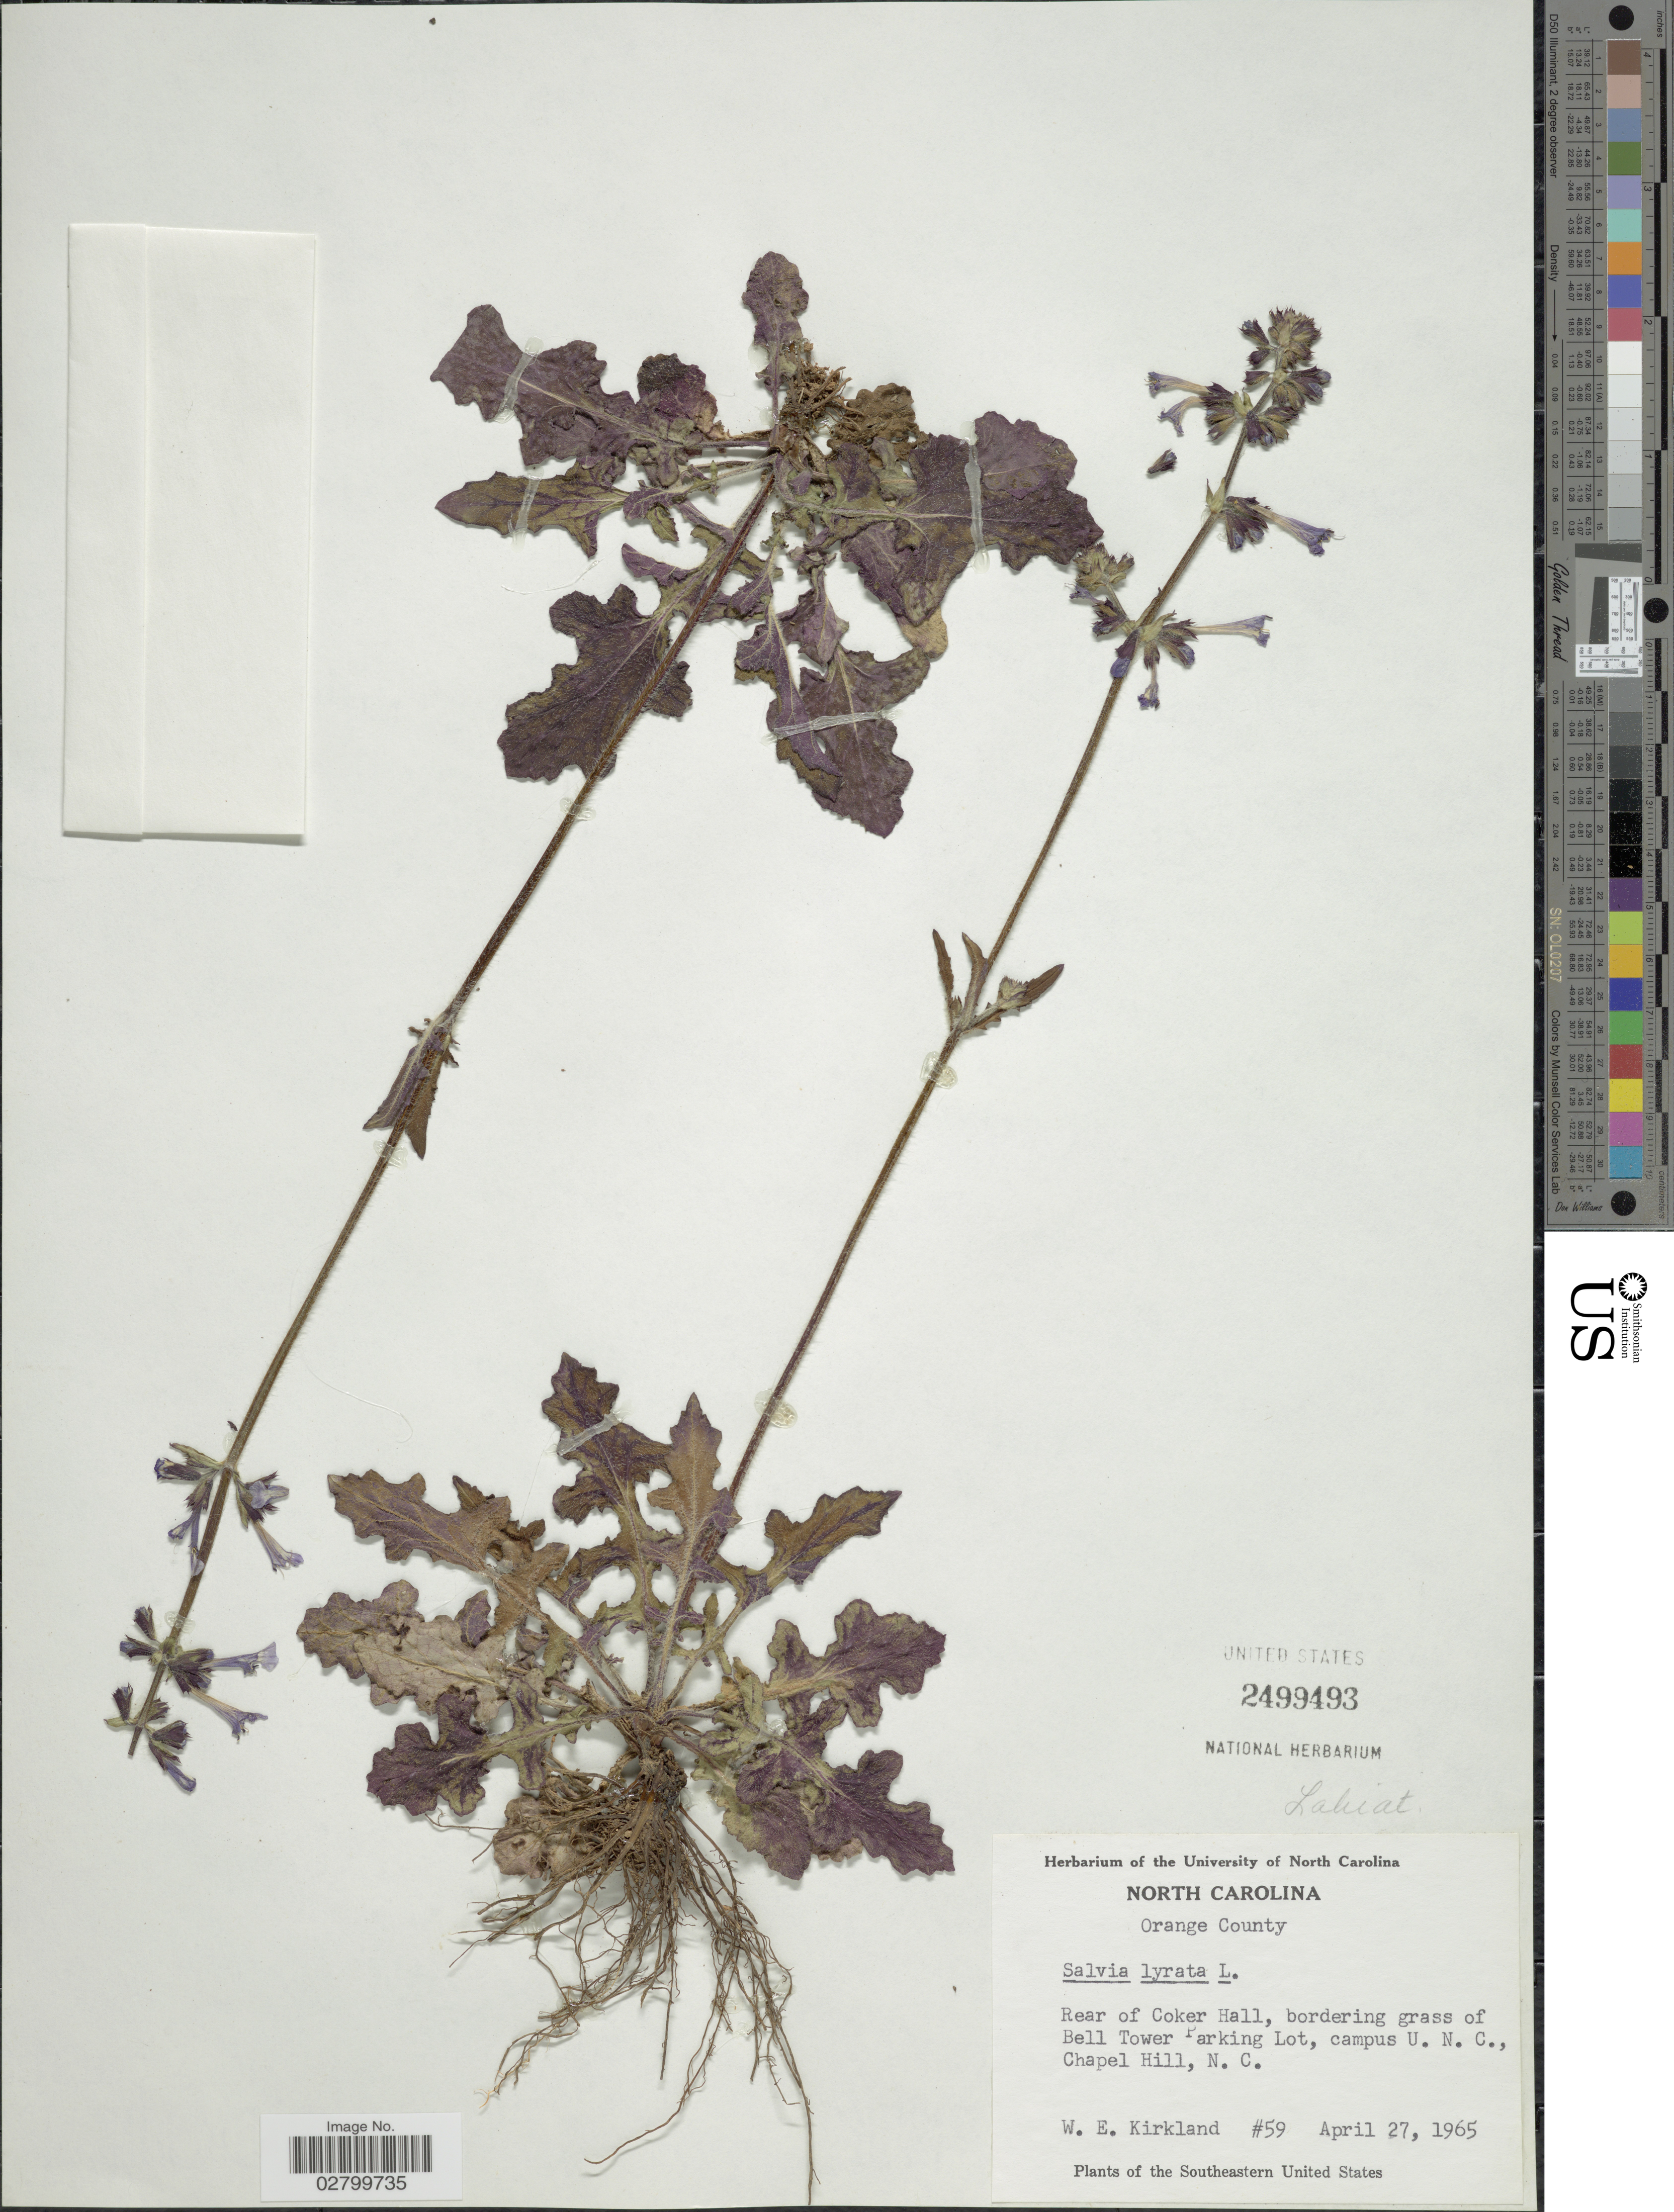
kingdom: Plantae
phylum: Tracheophyta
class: Magnoliopsida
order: Lamiales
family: Lamiaceae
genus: Salvia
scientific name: Salvia lyrata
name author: L.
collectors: W. Kirkland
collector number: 59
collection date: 1965-04-27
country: United States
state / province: North Carolina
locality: Orange County. Rear of Coker Hall, bordering grass of Bell Tower Parking Lot, campus U.N.C., Chapel Hill, N.C.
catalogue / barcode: US 2499493